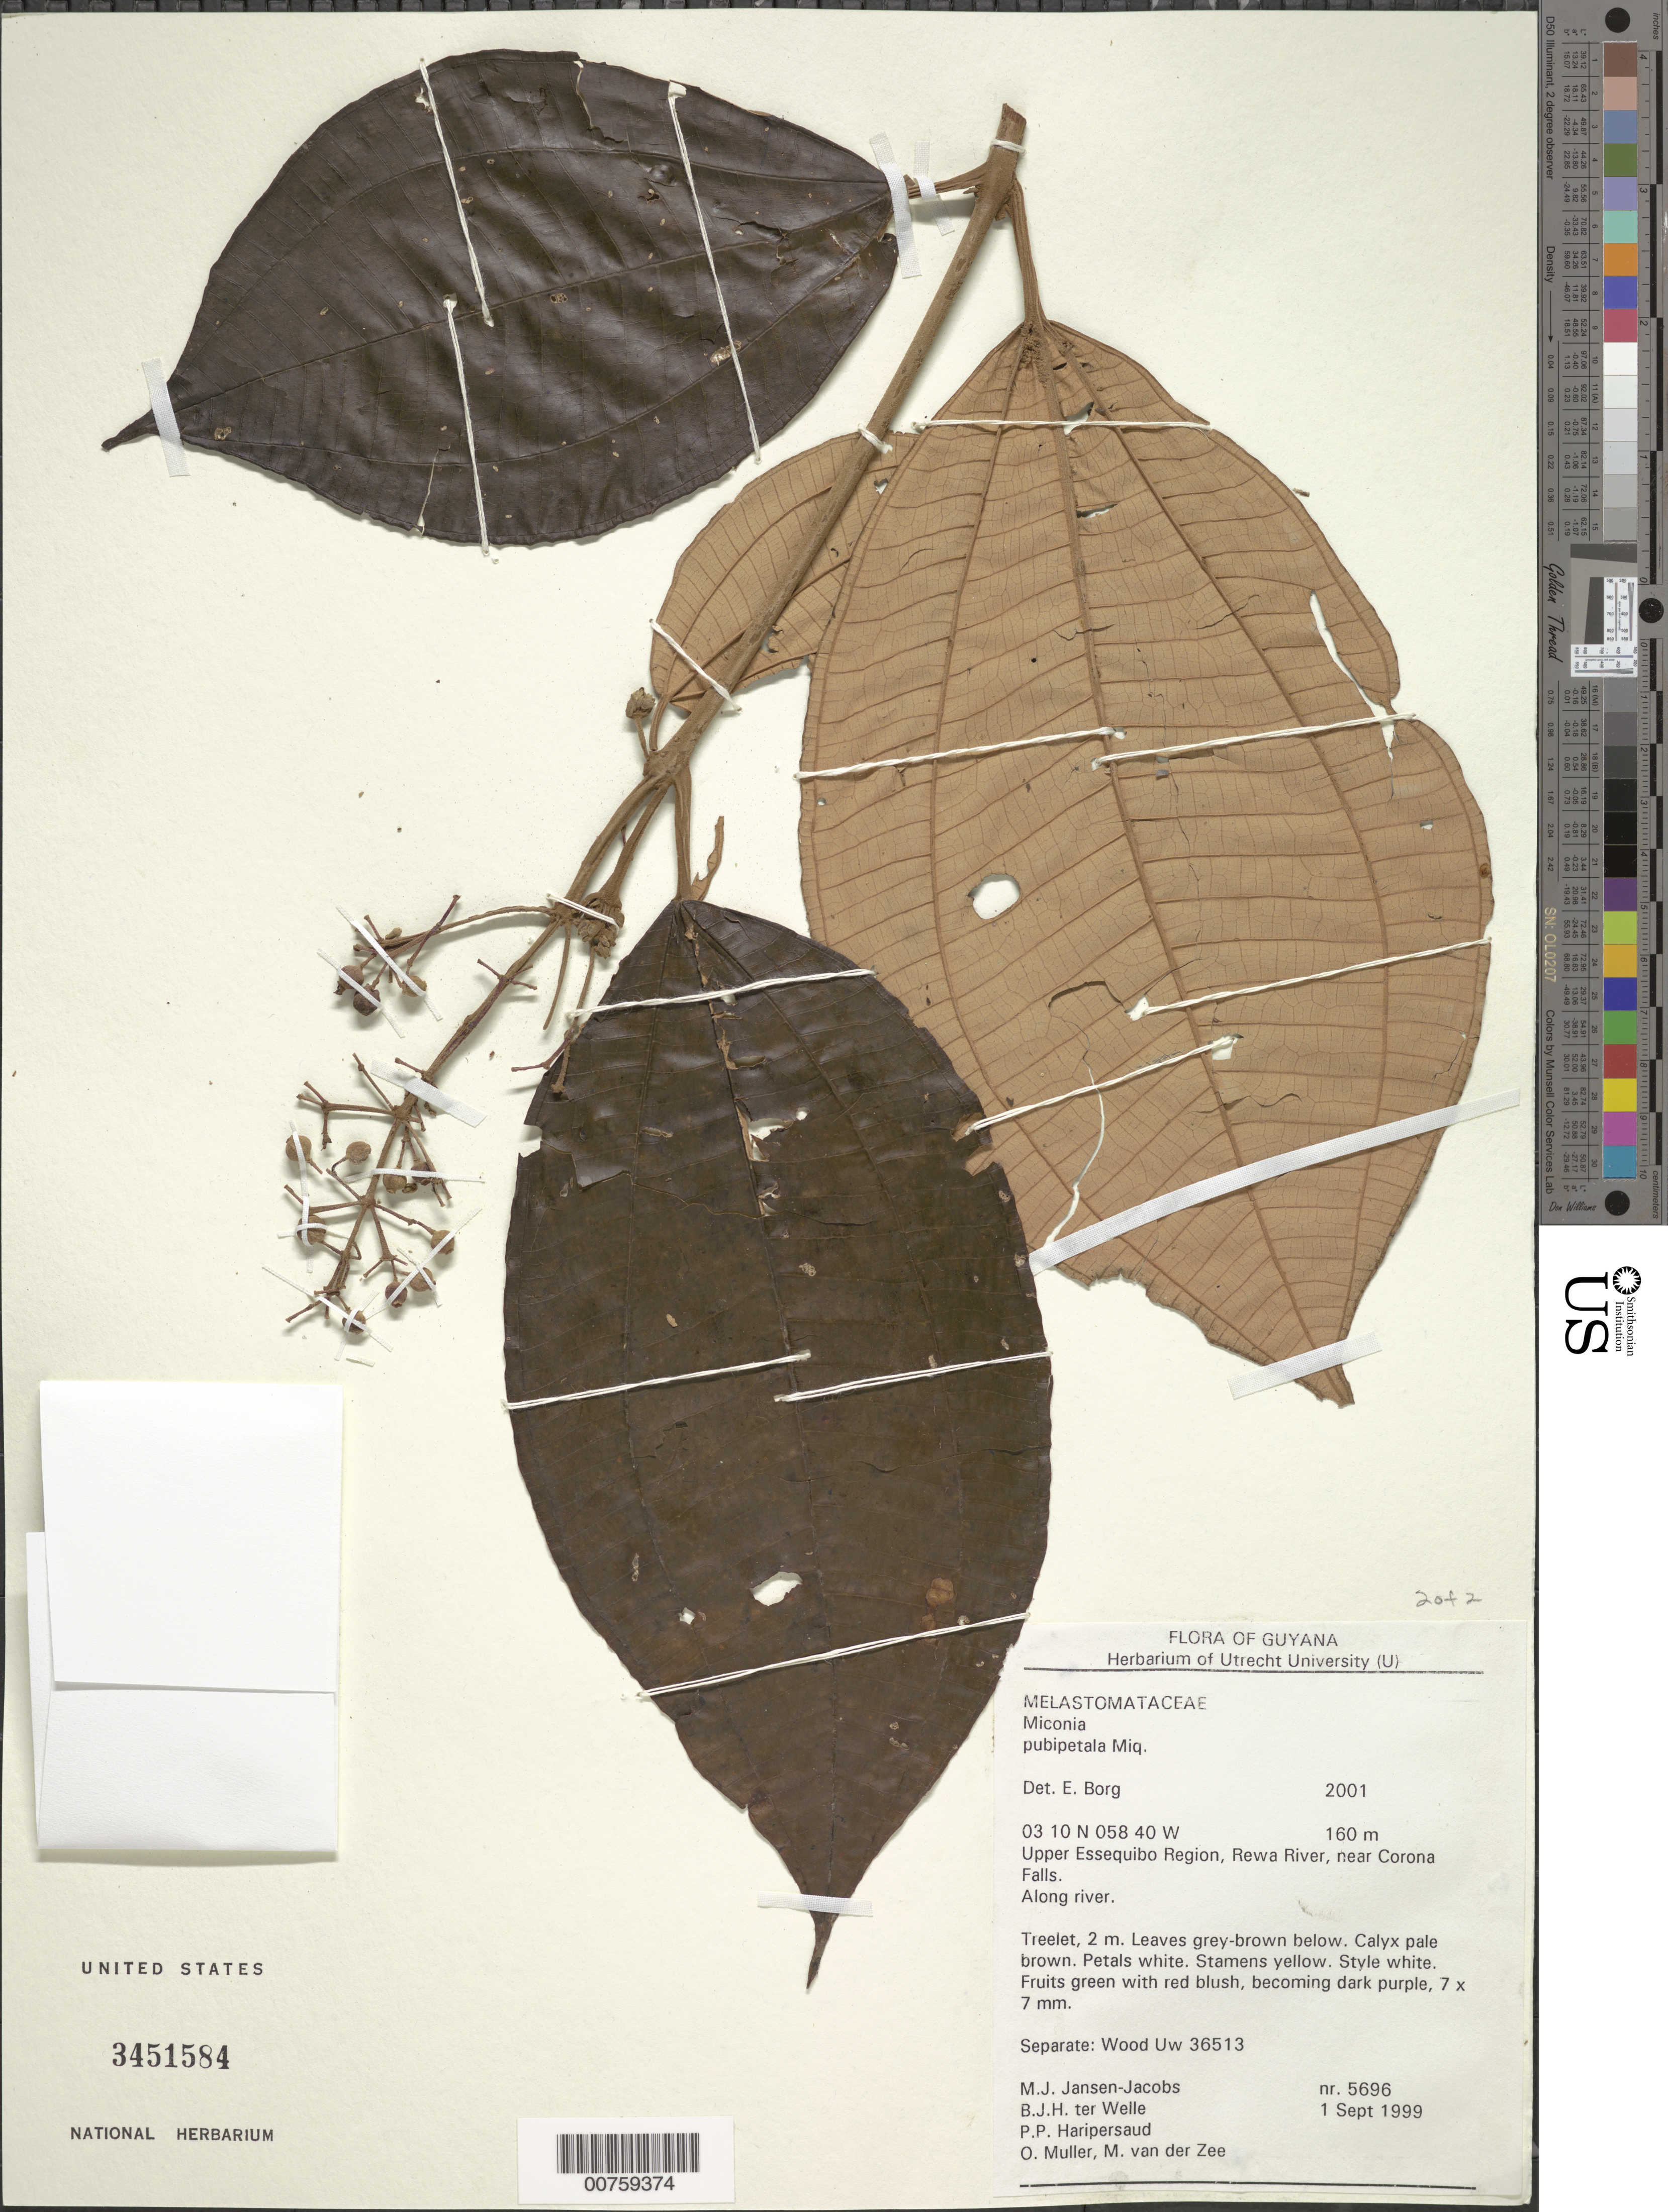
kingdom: Plantae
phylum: Tracheophyta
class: Magnoliopsida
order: Myrtales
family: Melastomataceae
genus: Miconia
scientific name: Miconia pubipetala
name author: Miq.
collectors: M. J. Jansen-Jacobs, B. Welle, P. Haripersaud, O. Muller & M. van der Zee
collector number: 5696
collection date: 1999-09-01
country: Guyana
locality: Upper Essequibo Region, Rewa River, near Corona Falls, Along river.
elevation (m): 160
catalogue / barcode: US 3451584